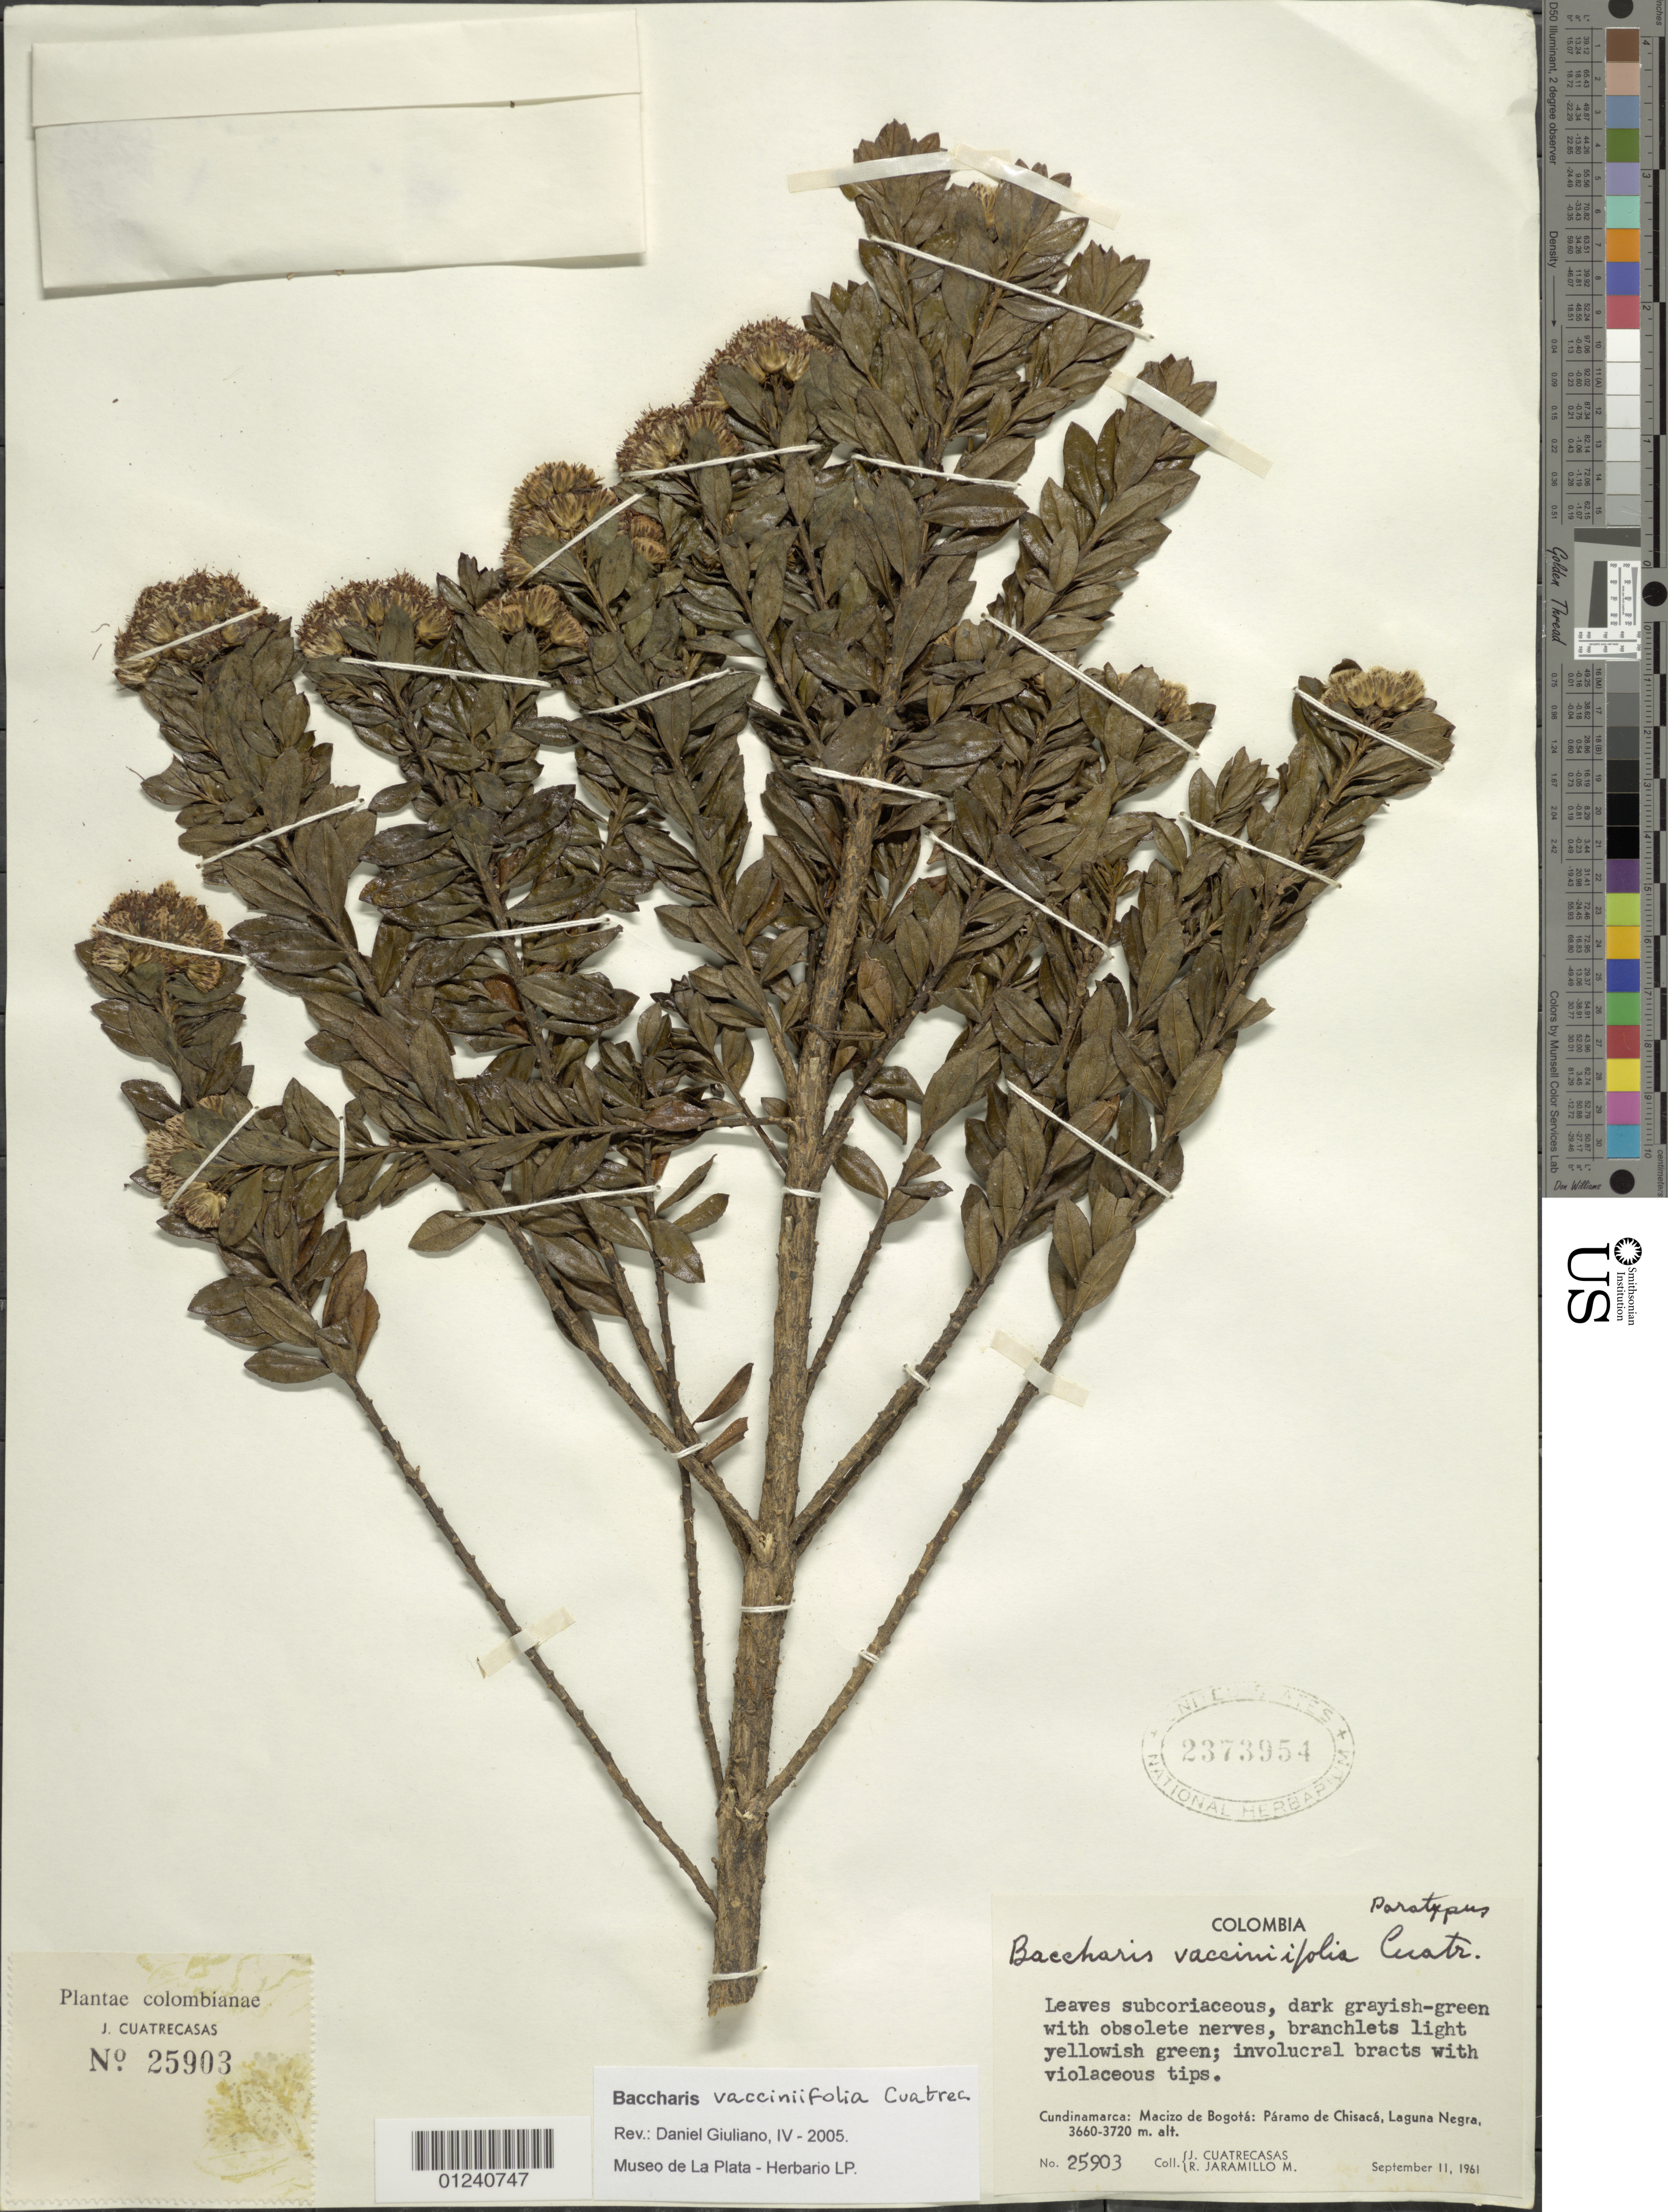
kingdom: Plantae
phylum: Tracheophyta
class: Magnoliopsida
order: Asterales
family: Asteraceae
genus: Baccharis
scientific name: Baccharis vacciniifolia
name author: Cuatrec.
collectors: J. Cuatrecasas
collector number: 25903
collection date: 1961-09-11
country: Colombia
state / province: Cundinamarca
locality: Macizo de Bogota, Paramo de Chisaca, Laguna Negra.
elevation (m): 3660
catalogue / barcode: US 2373954